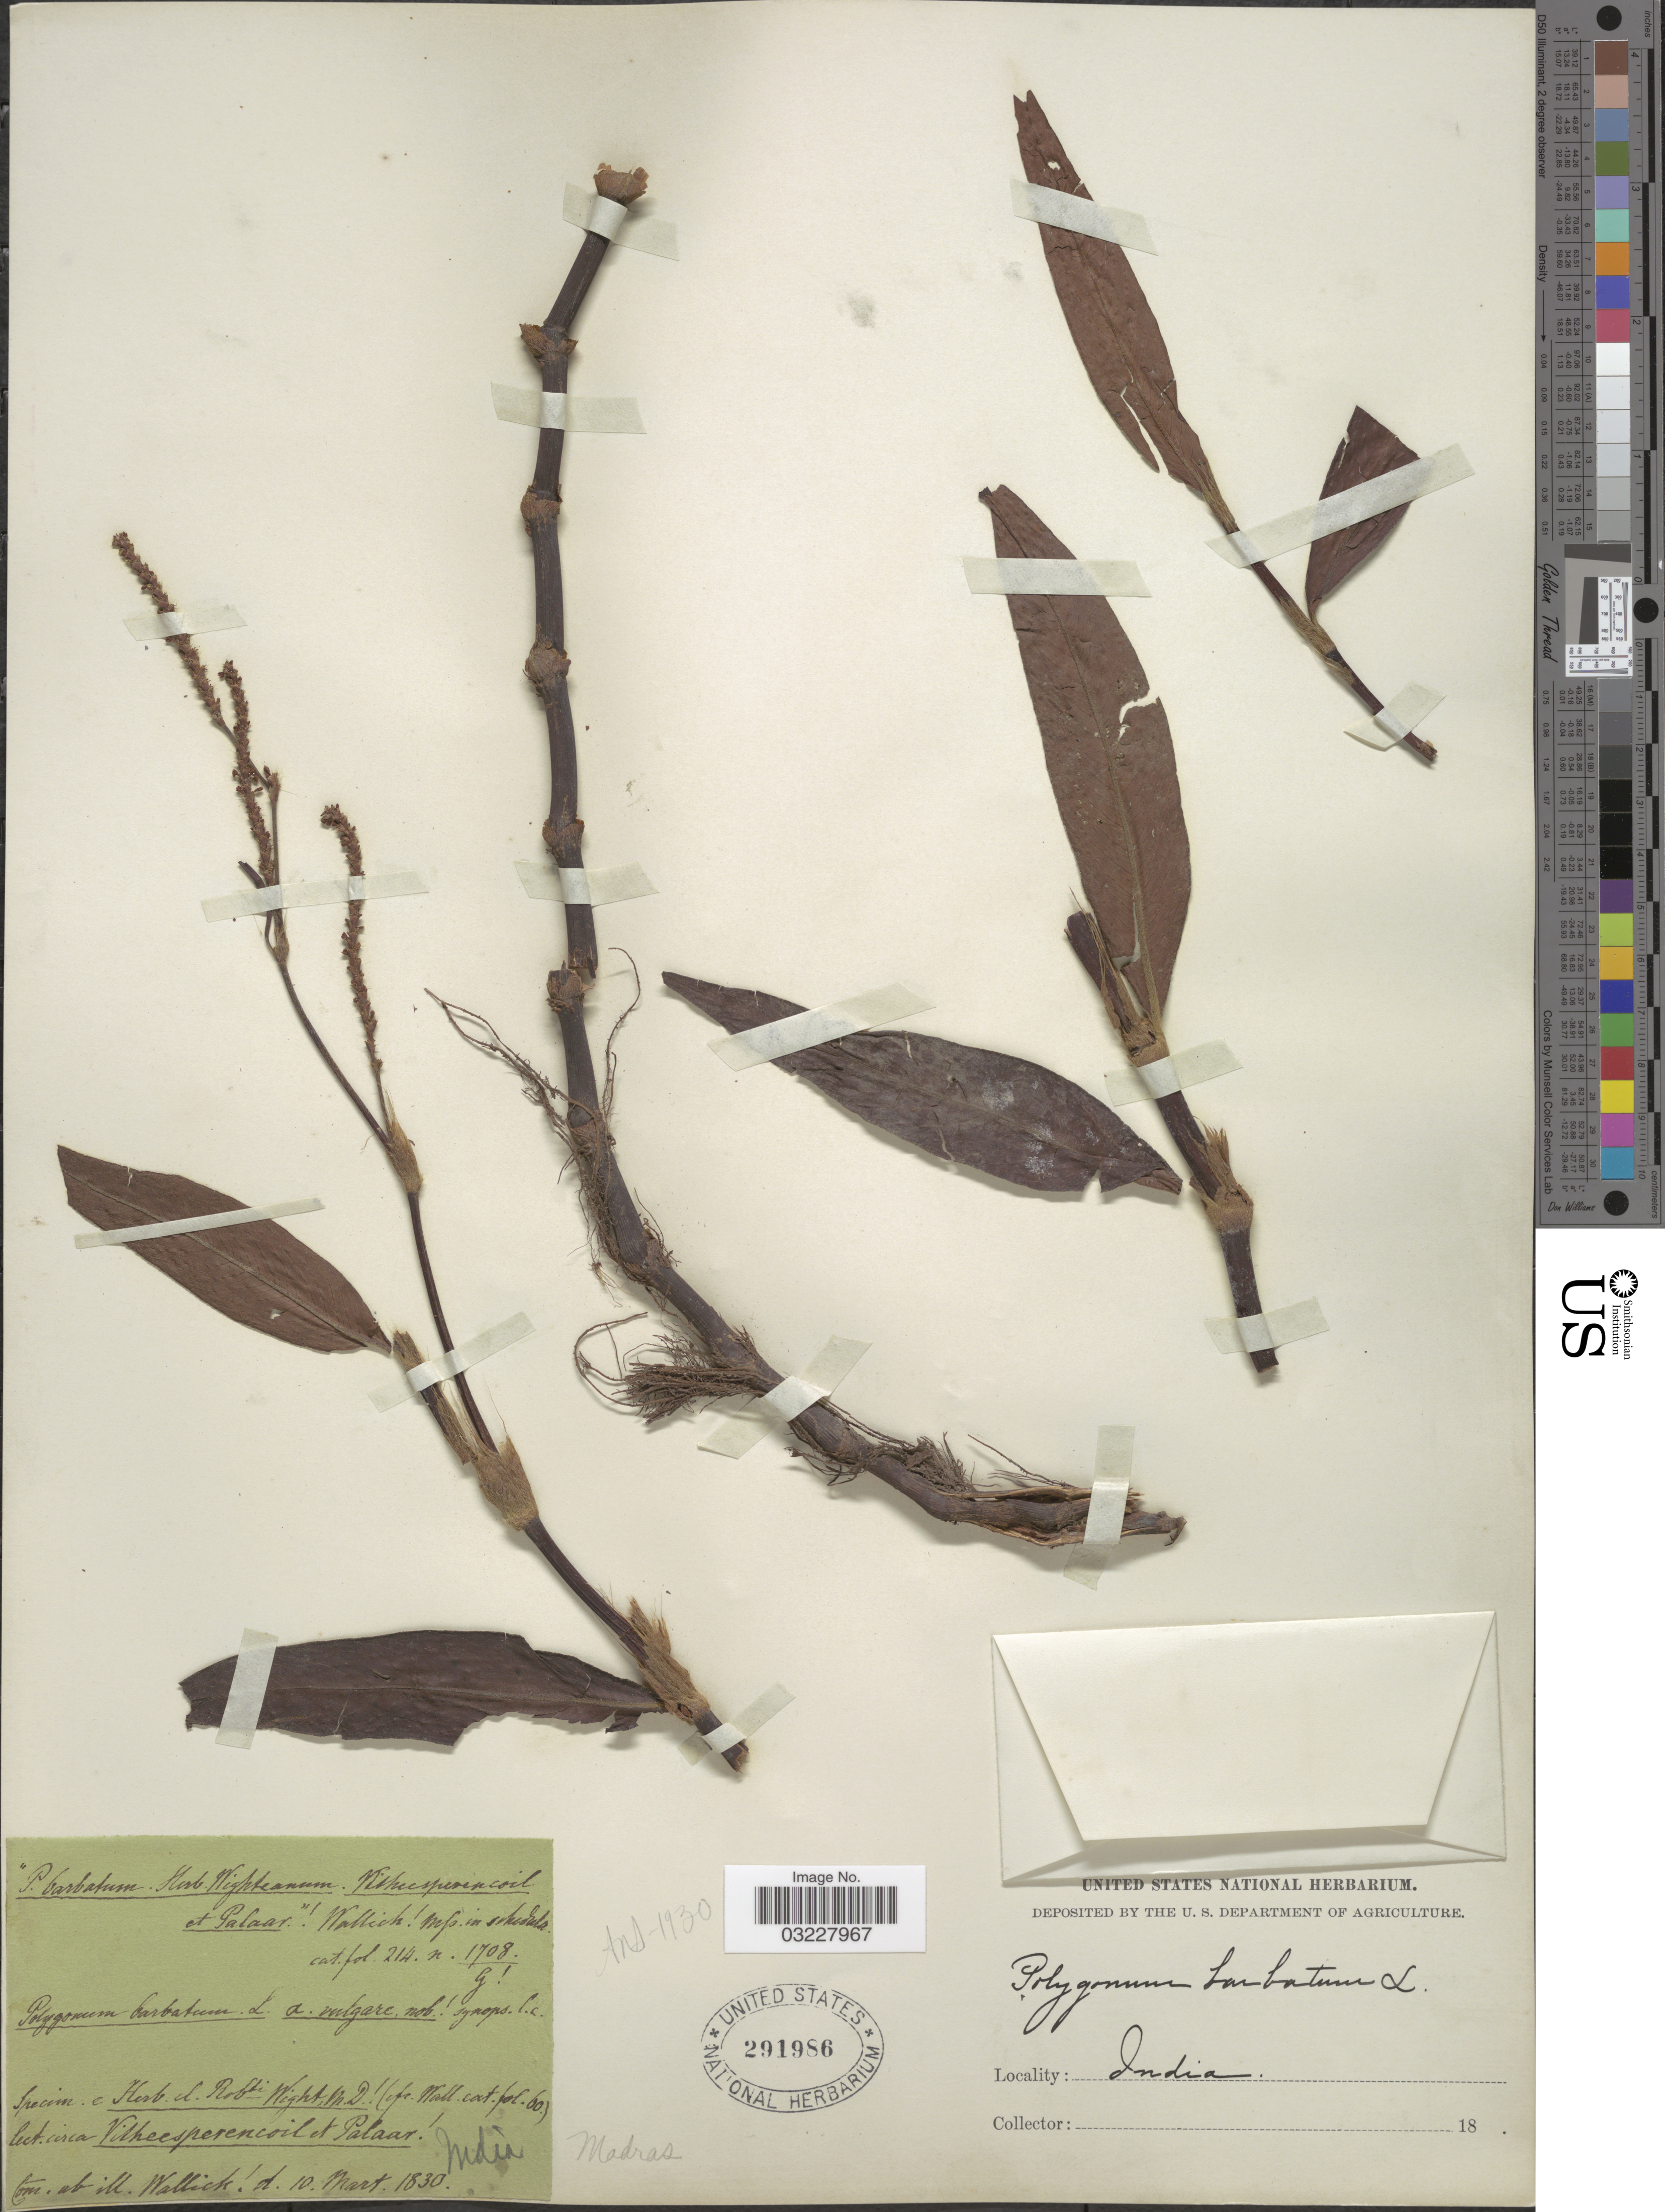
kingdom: Plantae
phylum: Tracheophyta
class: Magnoliopsida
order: Caryophyllales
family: Polygonaceae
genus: Polygonum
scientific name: Polygonum barbatum var. barbatum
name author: L.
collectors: ex herb. United States National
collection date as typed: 18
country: India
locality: Circa Vilhees perencoil et Palaar. Madras.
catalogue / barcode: US 291986